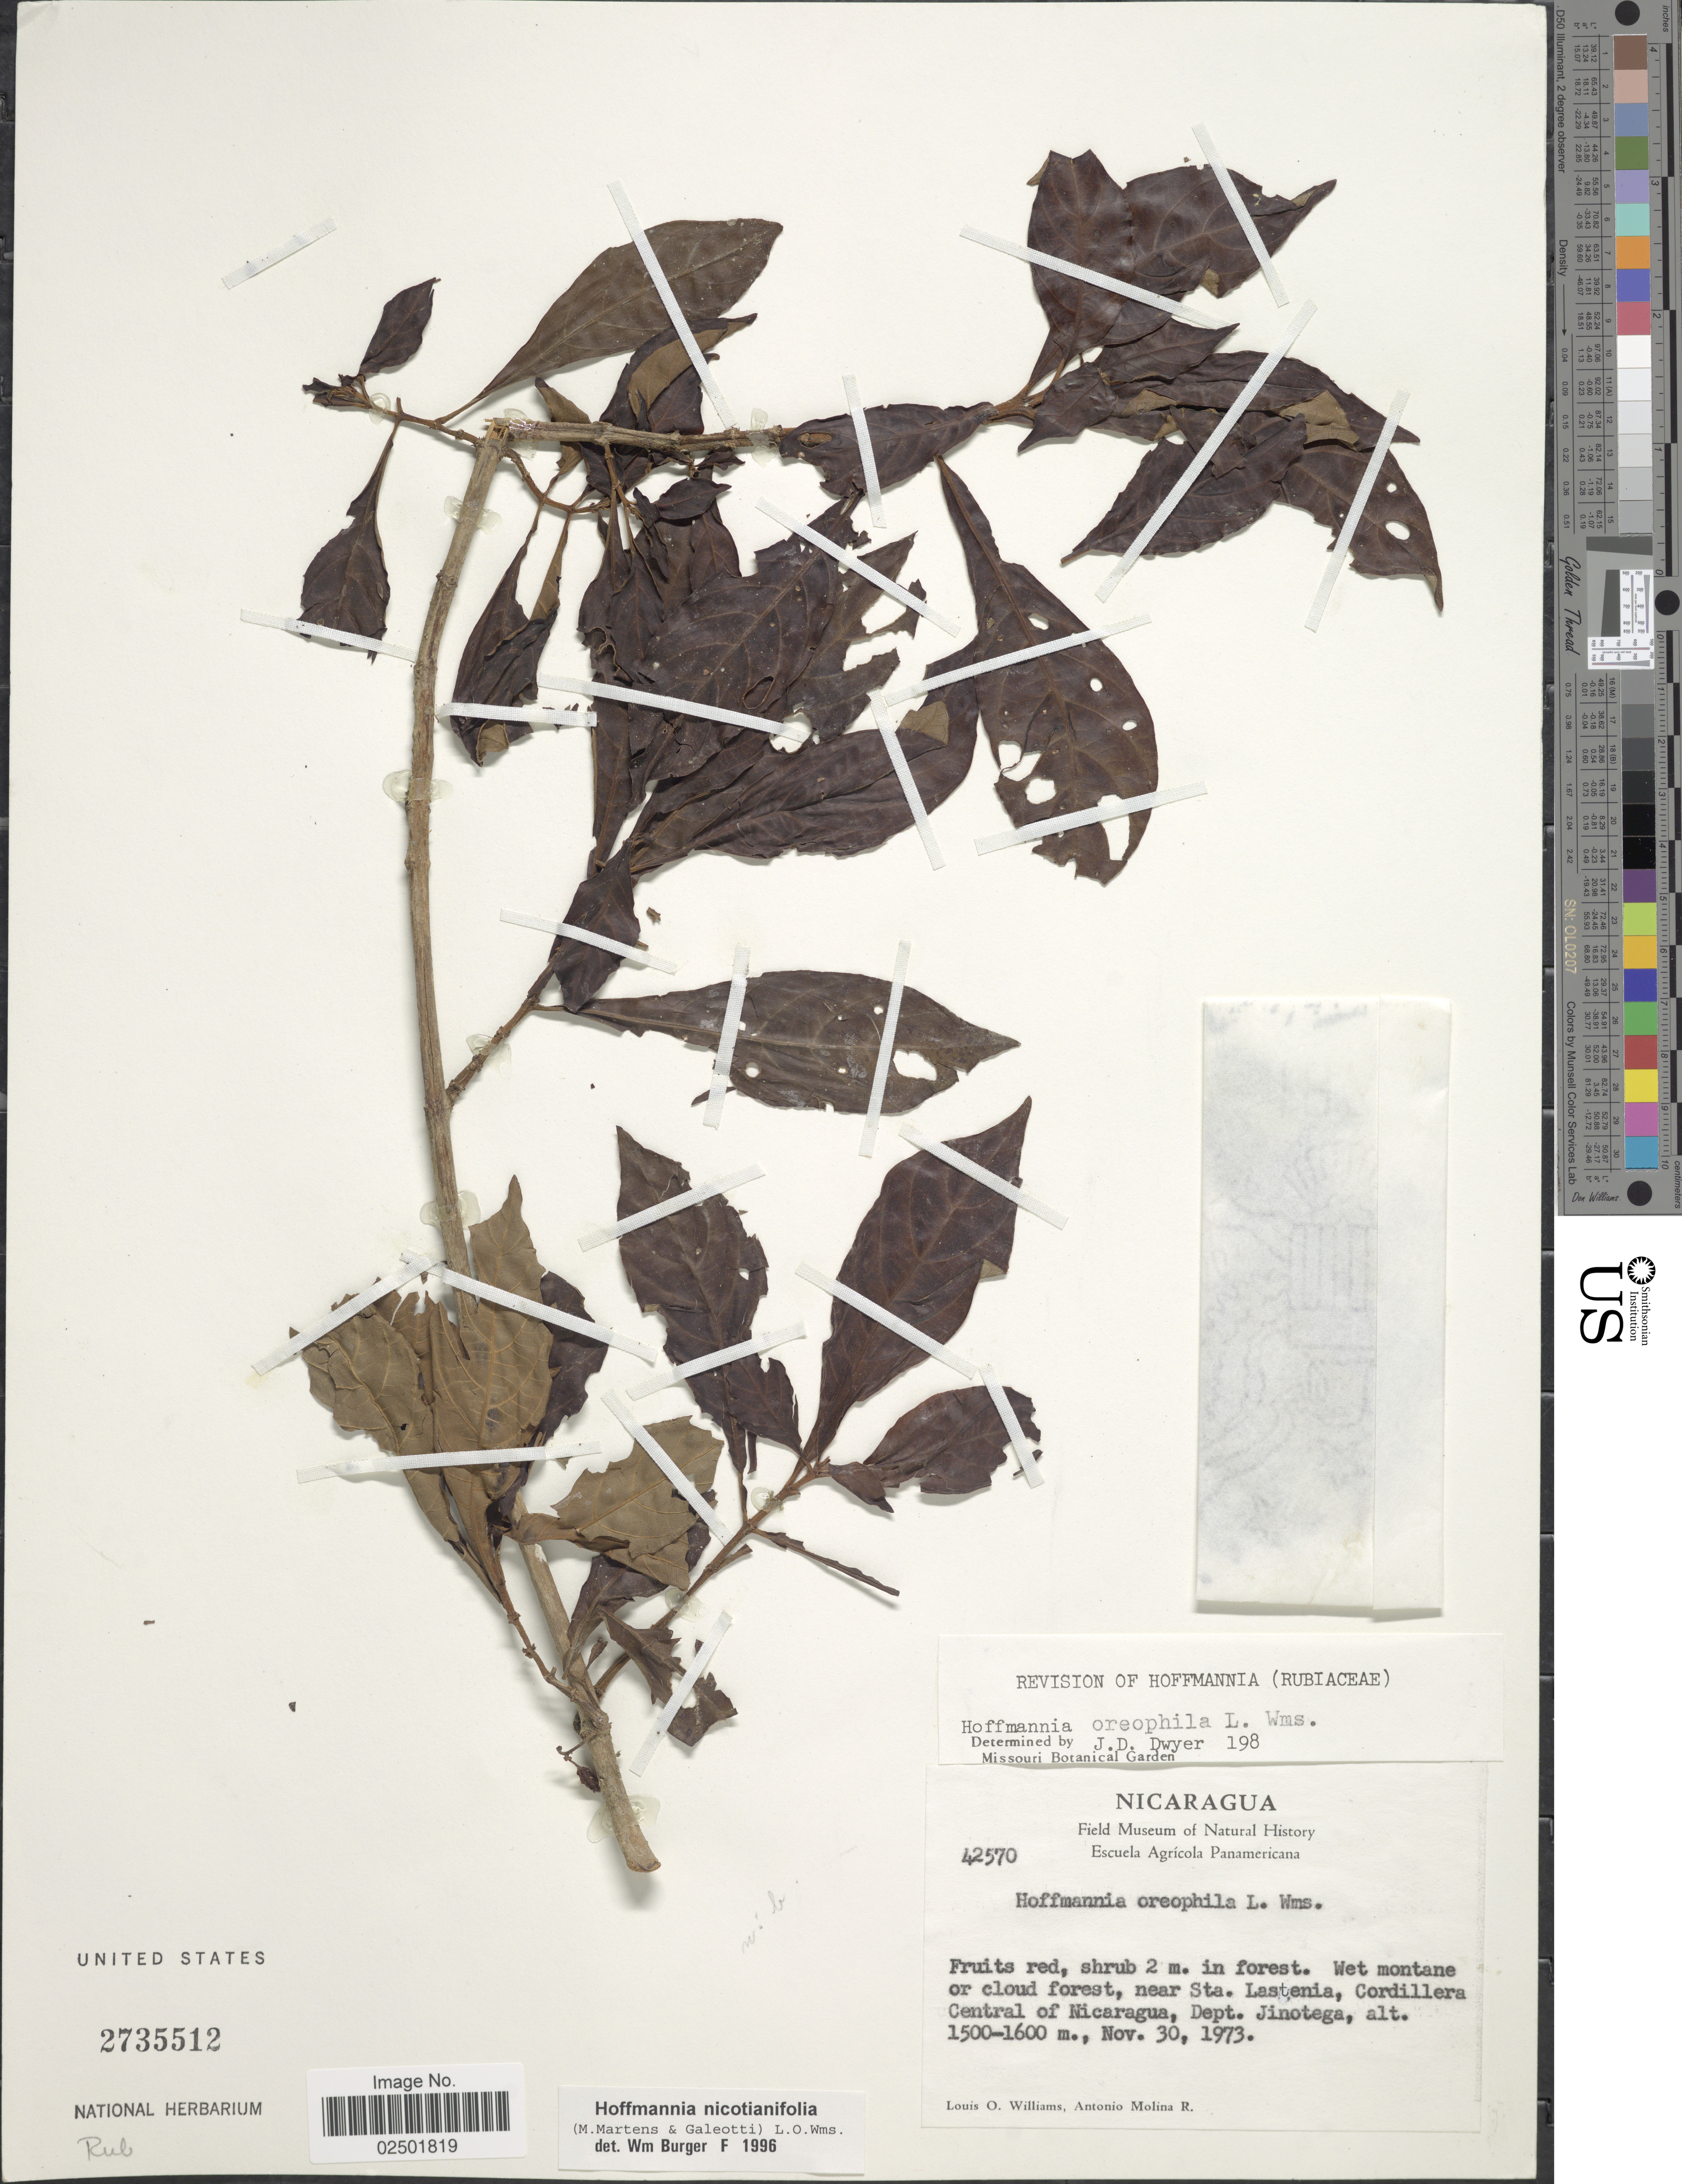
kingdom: Plantae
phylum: Tracheophyta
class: Magnoliopsida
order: Gentianales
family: Rubiaceae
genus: Hoffmannia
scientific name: Hoffmannia nicotianifolia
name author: (M. Martens & Galeoti) L.O. Williams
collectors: L. O. Williams & A. Molina R.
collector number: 42570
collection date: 1973-11-30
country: Nicaragua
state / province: Jinotega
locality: Near Sta Lastenia, Cordillera Central of Nicaragua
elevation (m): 1500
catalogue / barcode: US 2735512